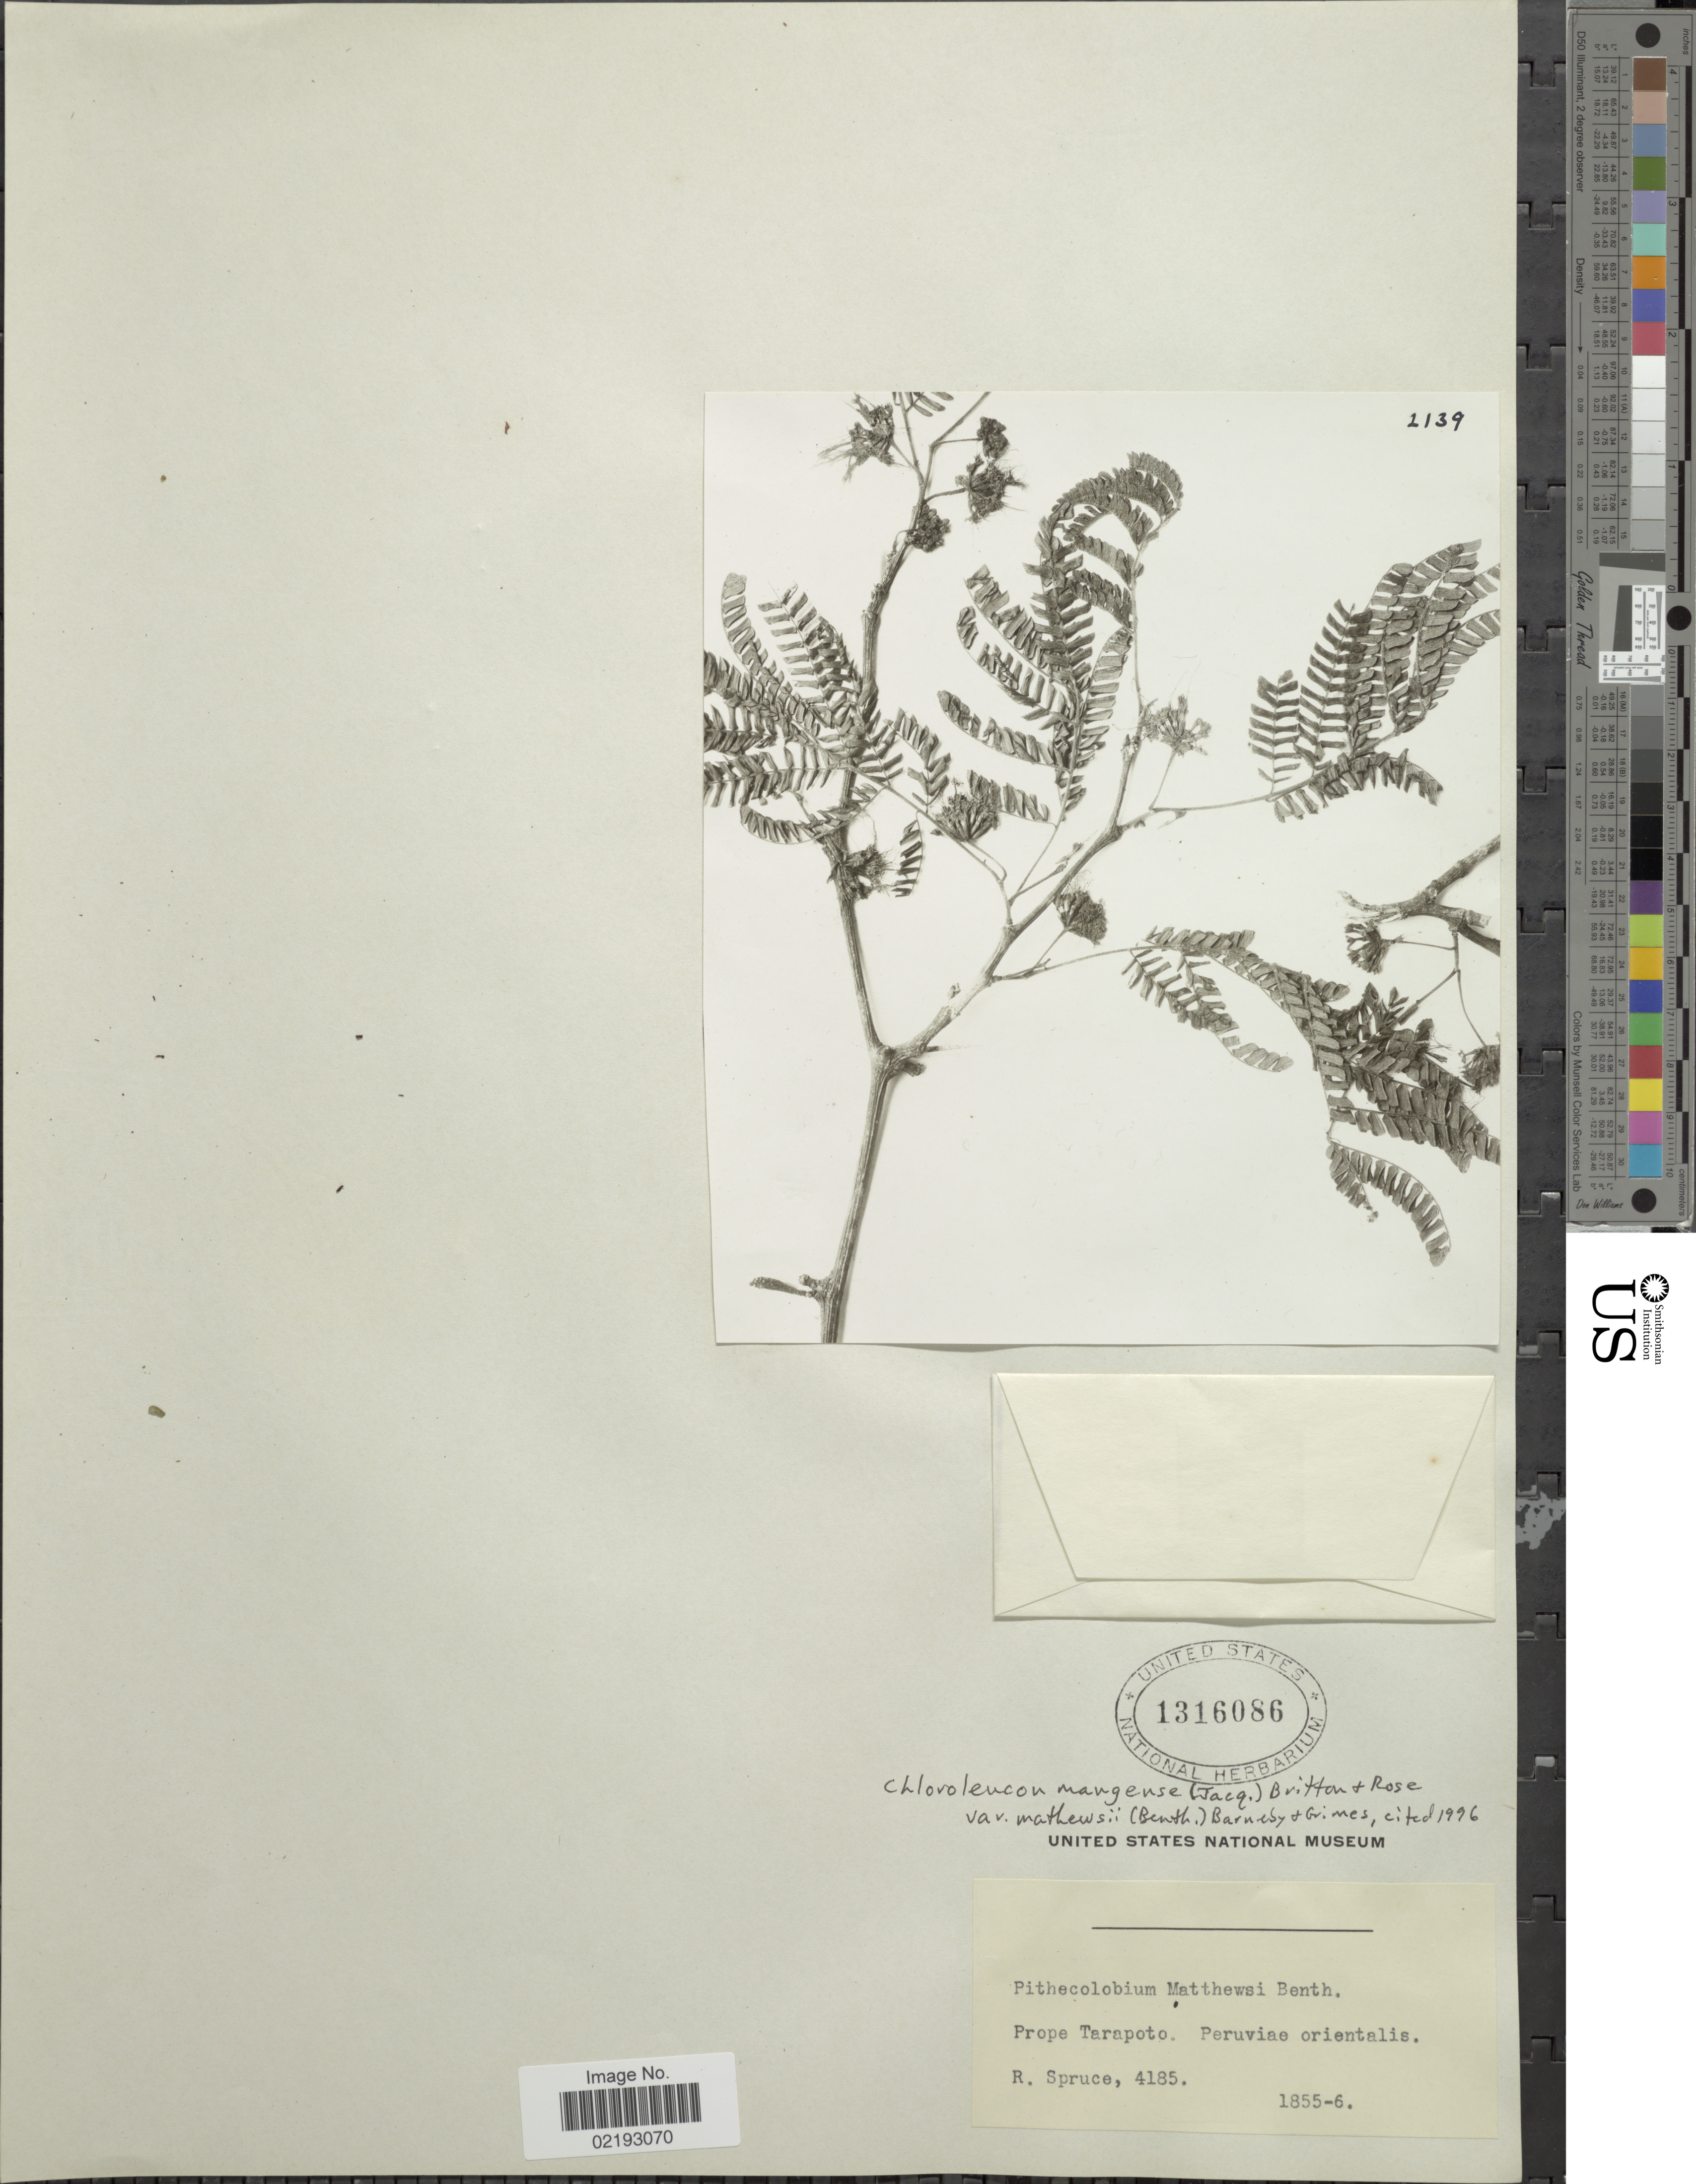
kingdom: Plantae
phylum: Tracheophyta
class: Magnoliopsida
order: Fabales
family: Fabaceae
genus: Chloroleucon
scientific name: Chloroleucon mangense var. mathewsii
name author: (Benth.) Barneby & J.W. Grimes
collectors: R. Spruce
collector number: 4185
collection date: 1855/1856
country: Peru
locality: Prope Tarapoto, Peruviae orientalis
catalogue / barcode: US 1316086